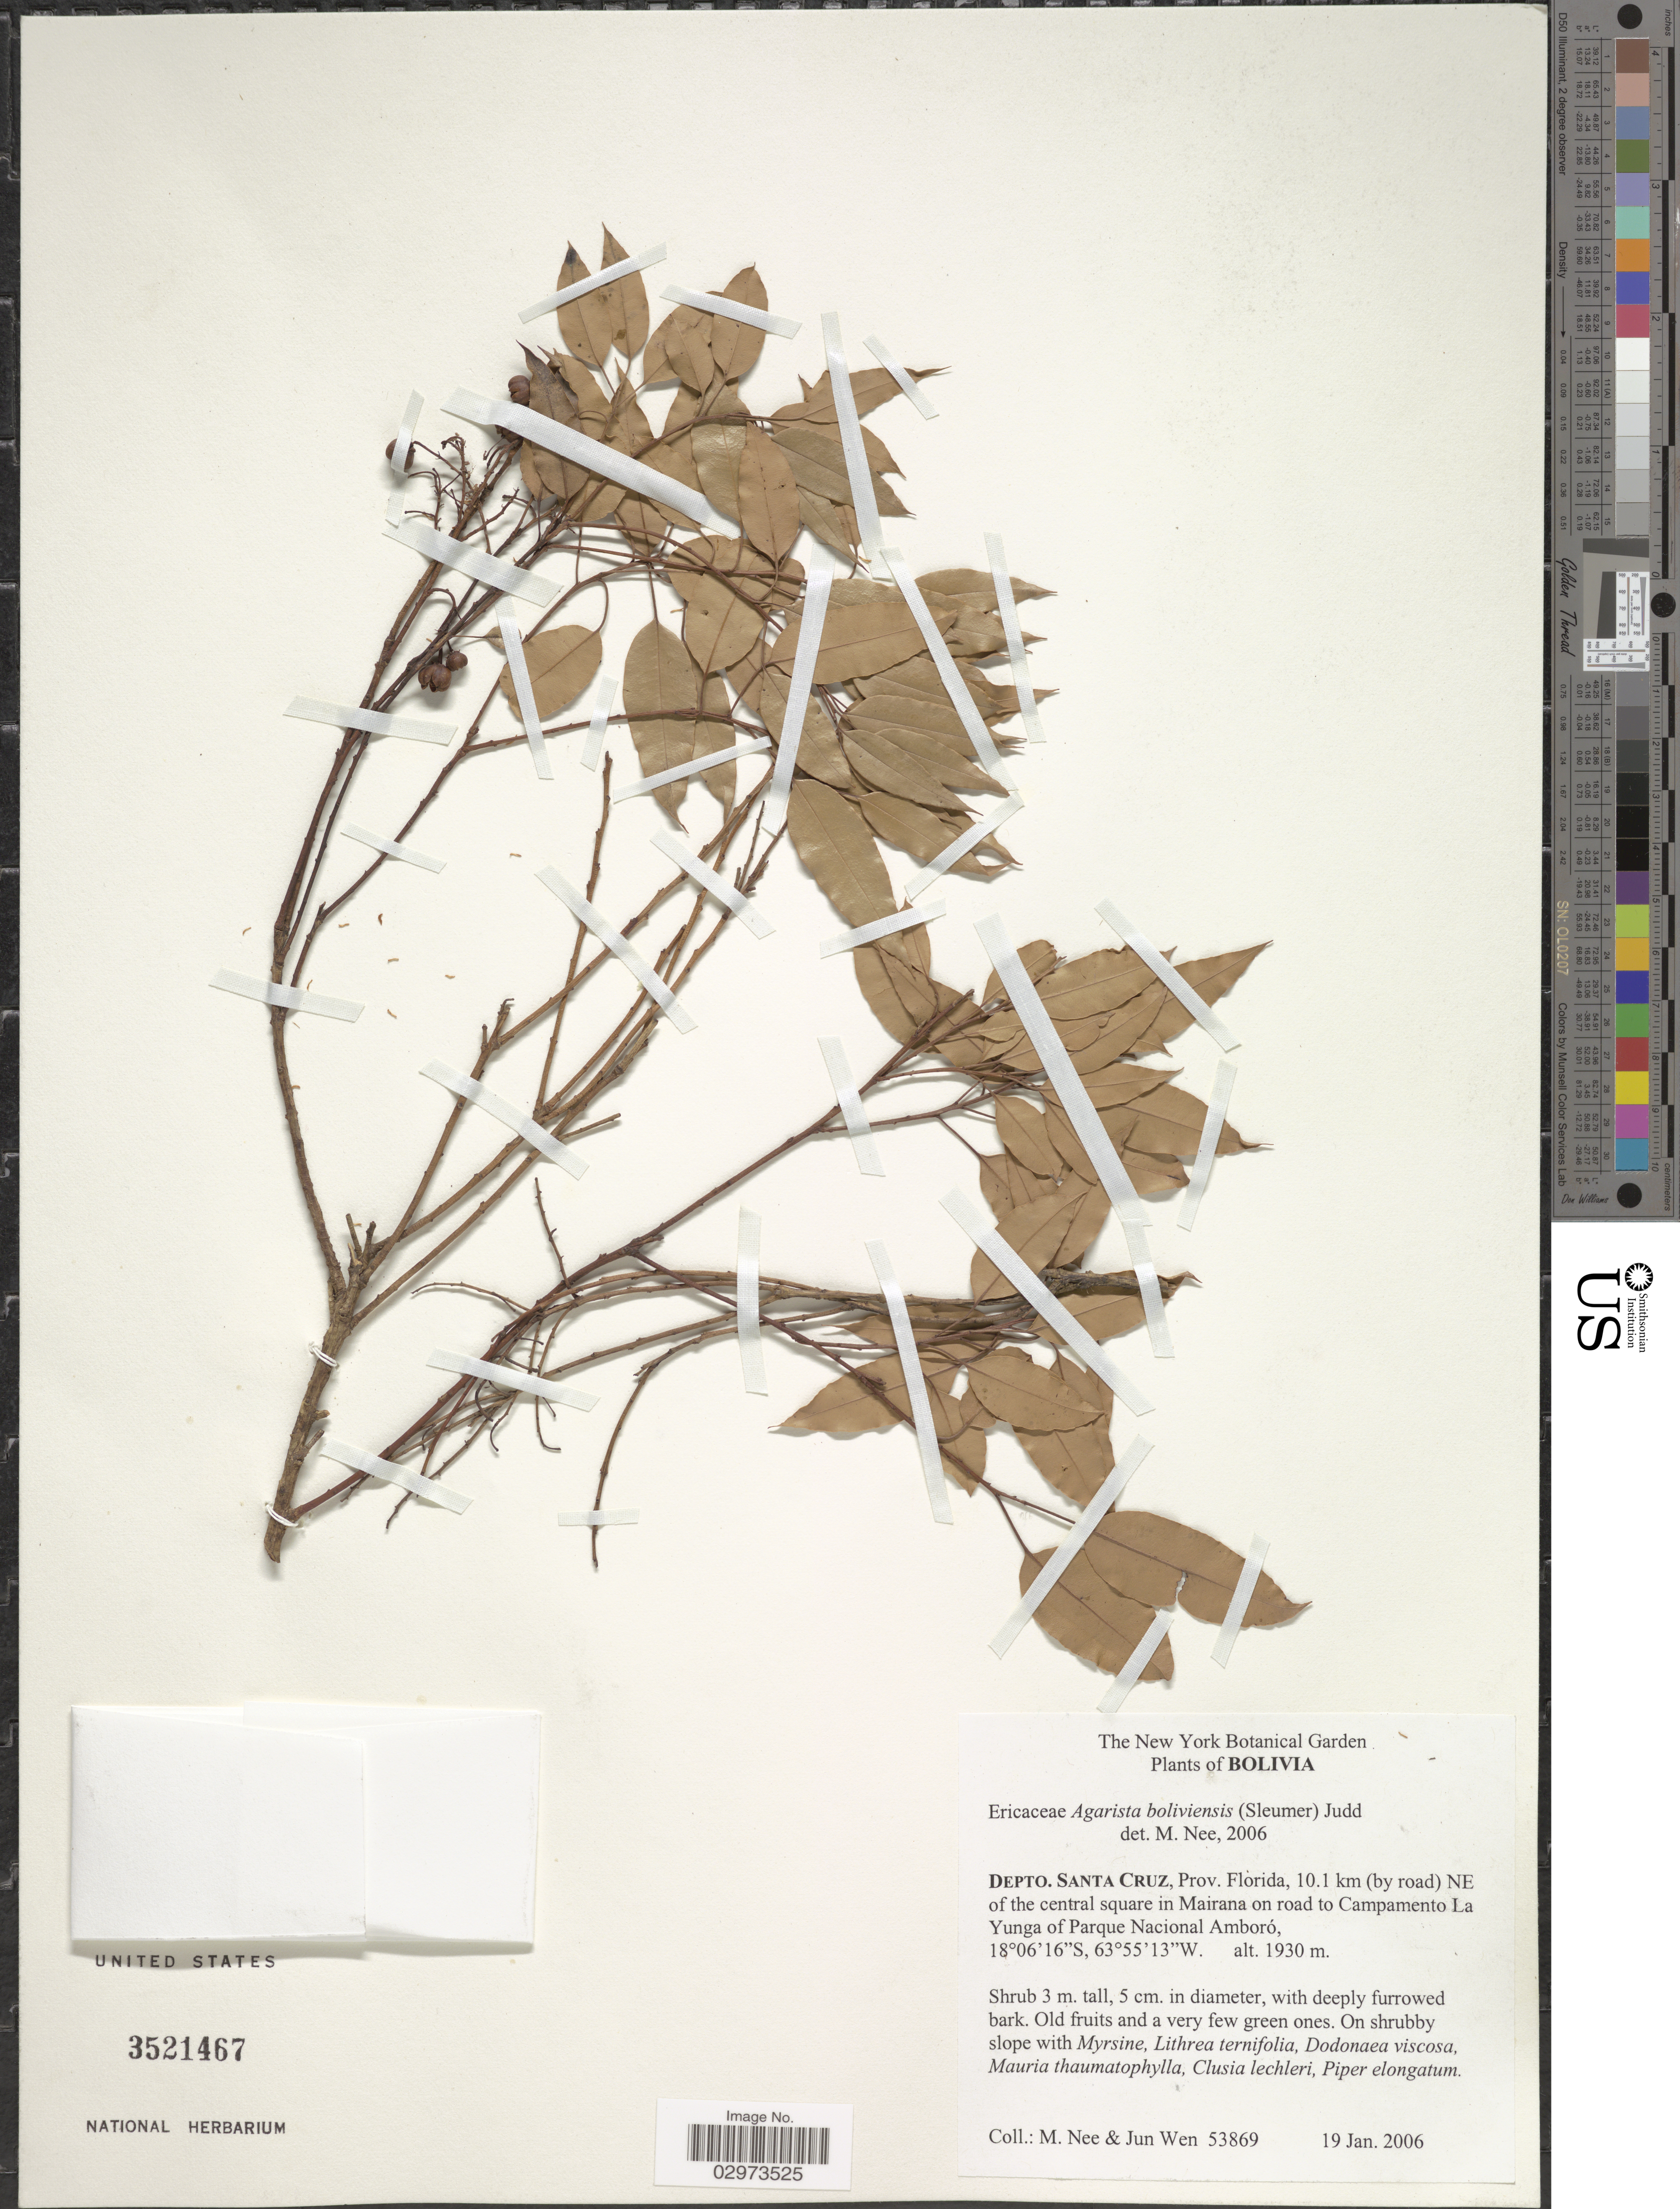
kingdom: Plantae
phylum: Tracheophyta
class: Magnoliopsida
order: Ericales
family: Ericaceae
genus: Leucothoe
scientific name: Leucothoë boliviensis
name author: Sleumer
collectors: M. Nee & J. Wen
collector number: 53869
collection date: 2006-01-19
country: Bolivia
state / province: Santa Cruz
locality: Depto. Santa Cruz, Prov. Florida, 10.1 km (by road) NE of the central square in Mairana on road to Campamento La Yunga of Parque Nacional Amboró.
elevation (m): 1930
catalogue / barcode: US 3521467